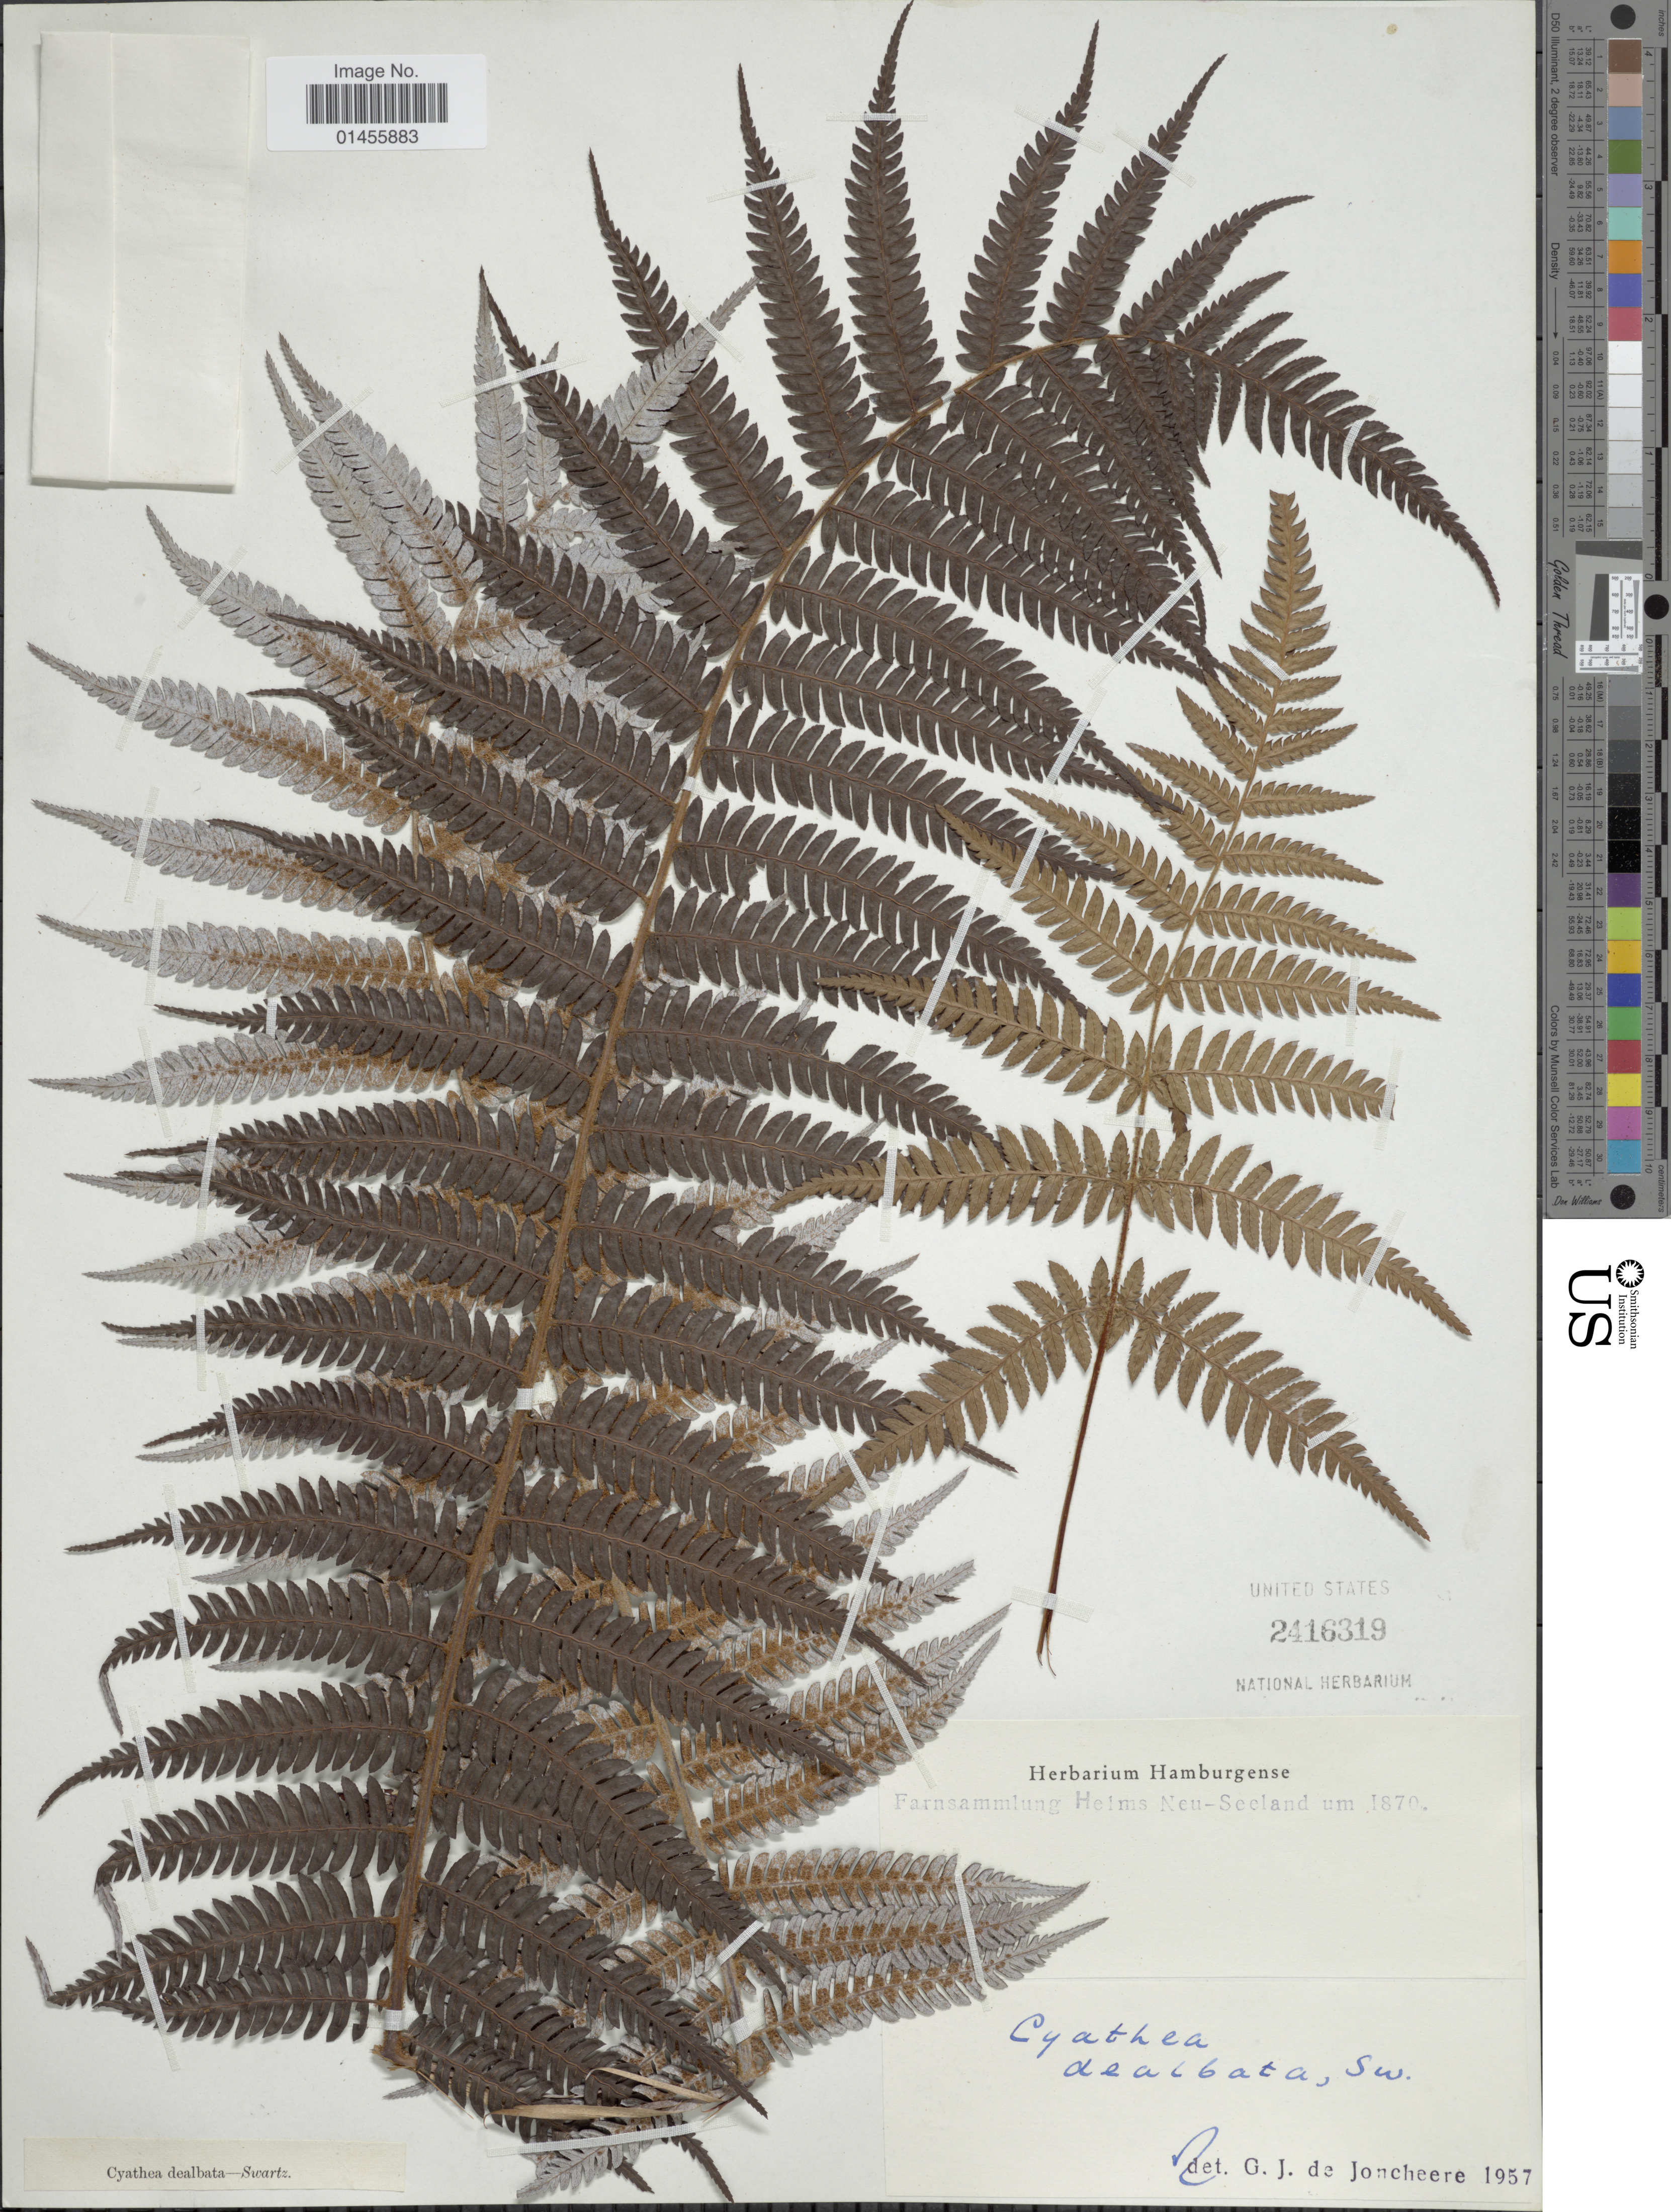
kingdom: Plantae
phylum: Tracheophyta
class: Polypodiopsida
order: Cyatheales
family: Cyatheaceae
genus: Alsophila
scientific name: Alsophila dealbata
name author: (G. Forst.)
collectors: F. Helms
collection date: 1870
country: New Zealand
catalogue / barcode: US 2416319